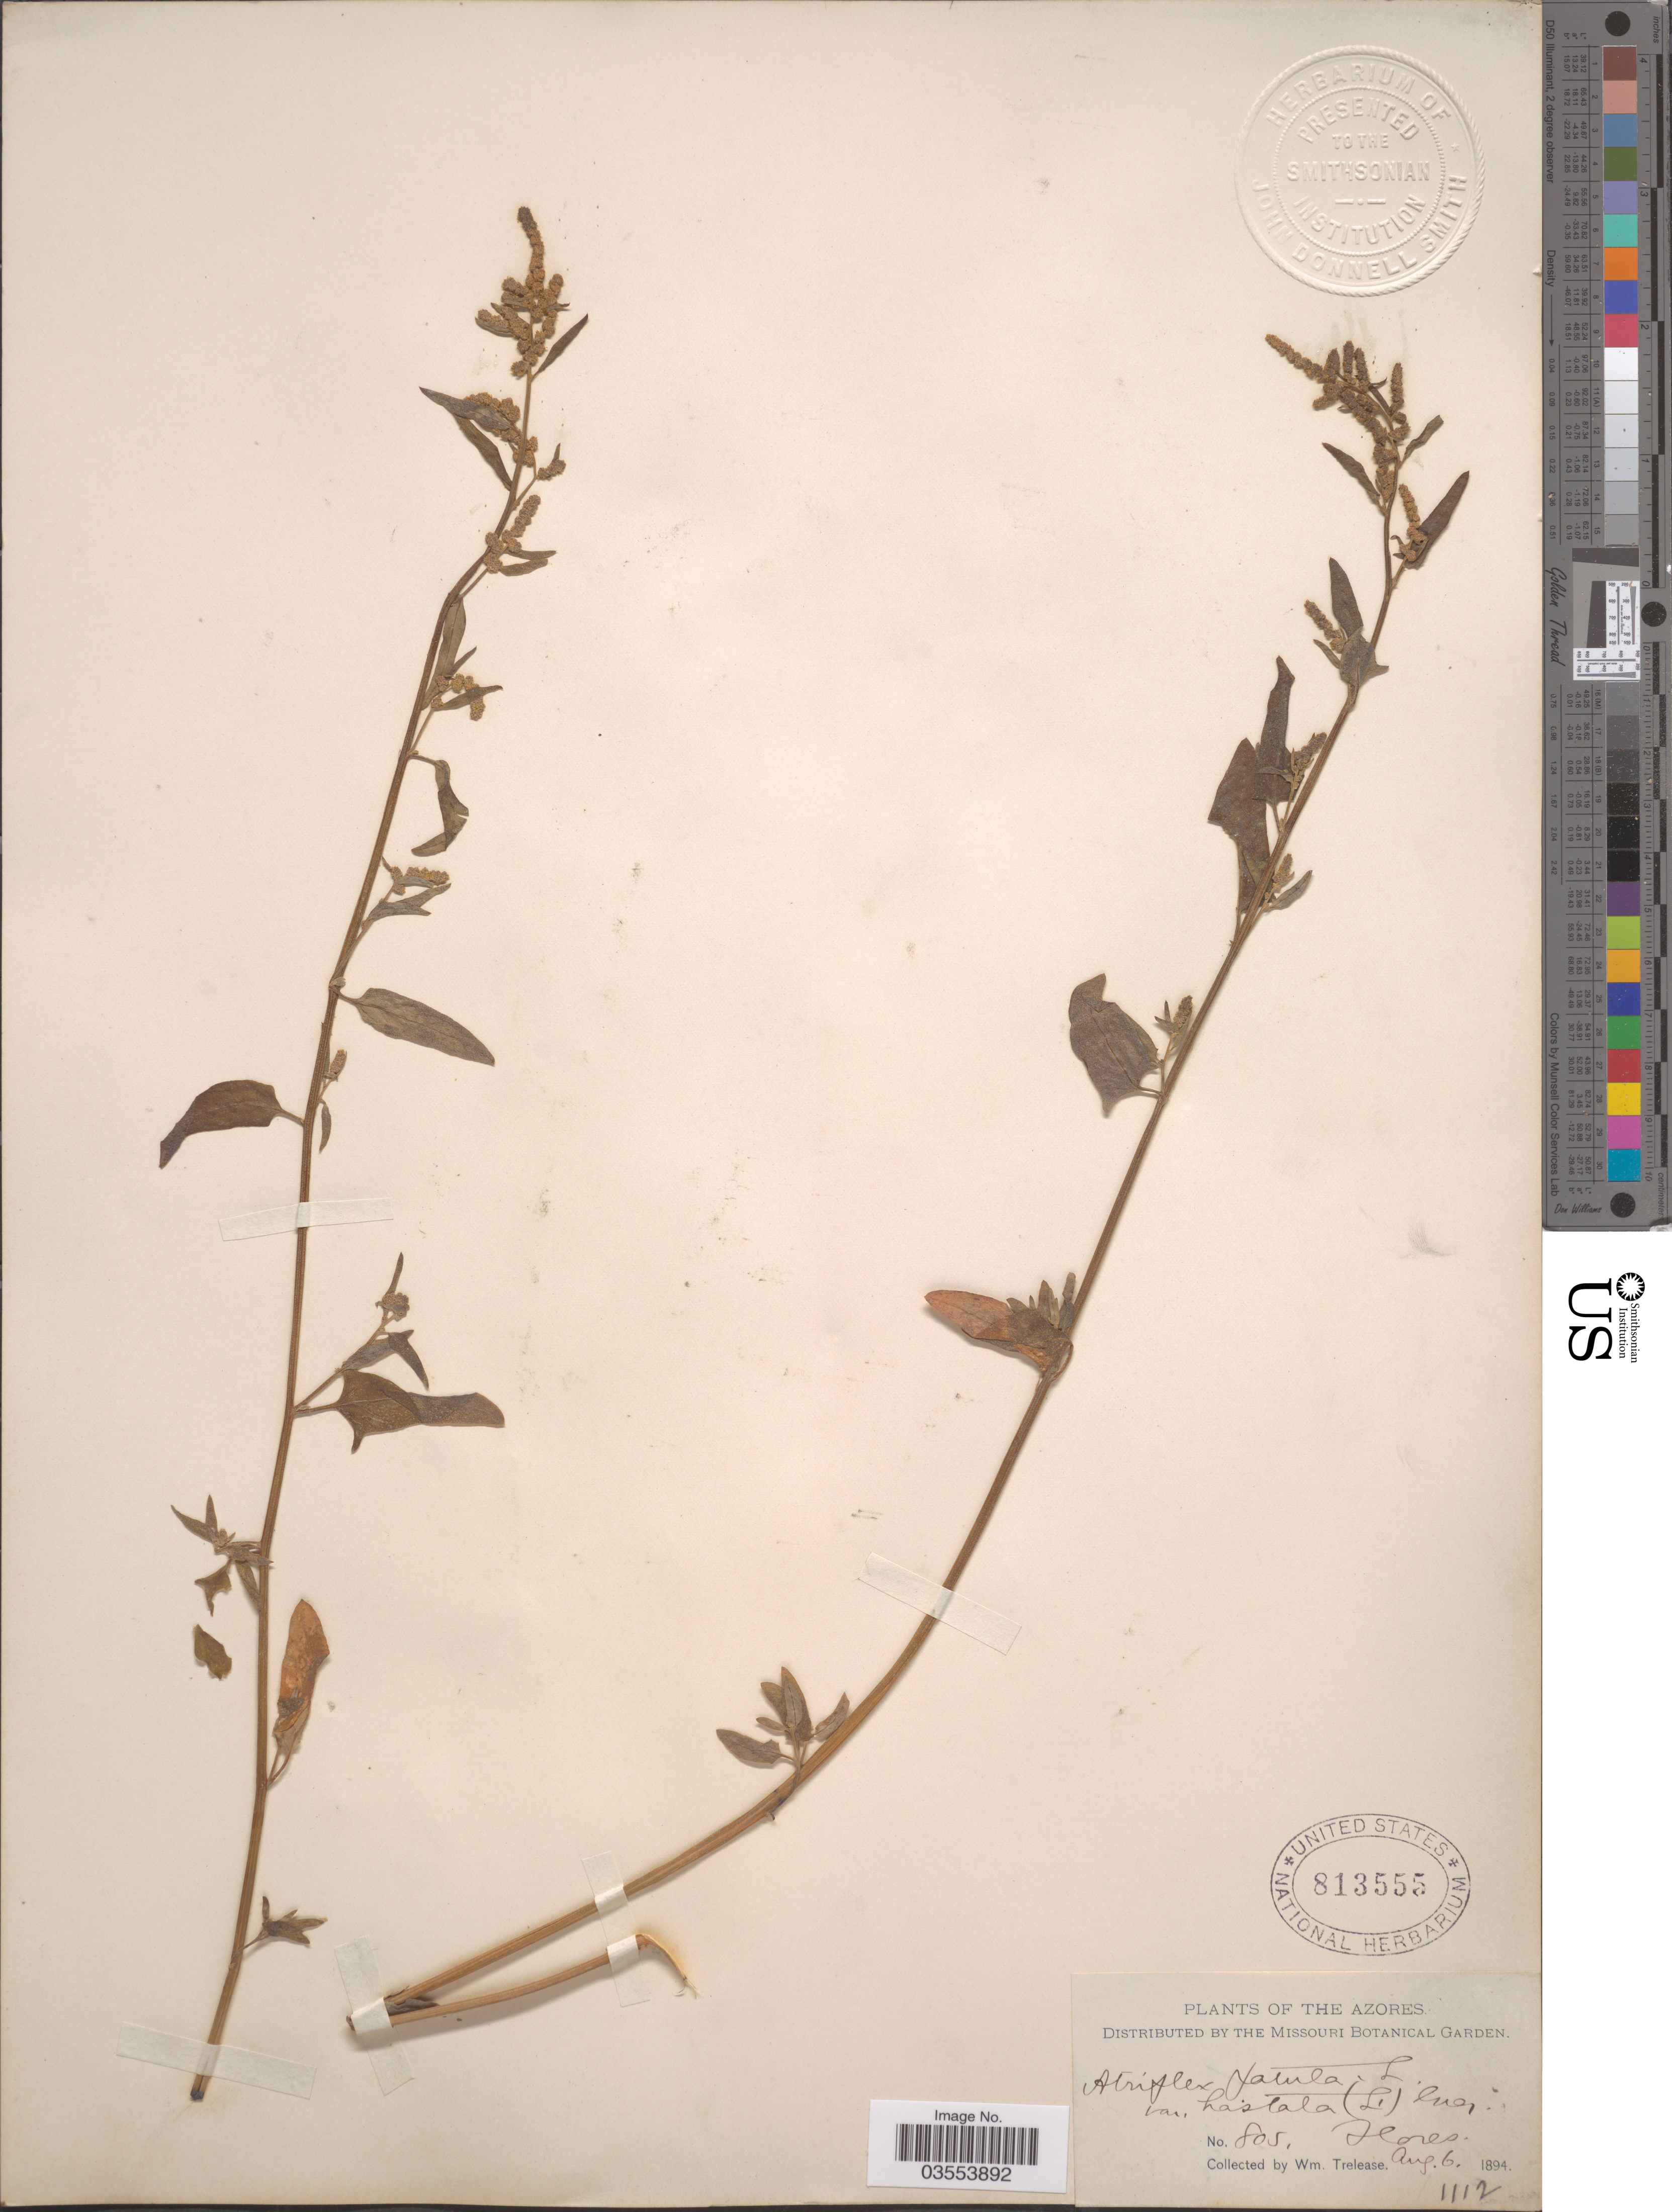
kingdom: Plantae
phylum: Tracheophyta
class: Magnoliopsida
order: Caryophyllales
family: Amaranthaceae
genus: Atriplex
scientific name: Atriplex patula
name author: L.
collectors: W. Trelease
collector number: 805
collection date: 1894-08-06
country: Portugal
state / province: Azores (Aut. Reg.)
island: Flores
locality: Flores.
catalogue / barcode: US 813555